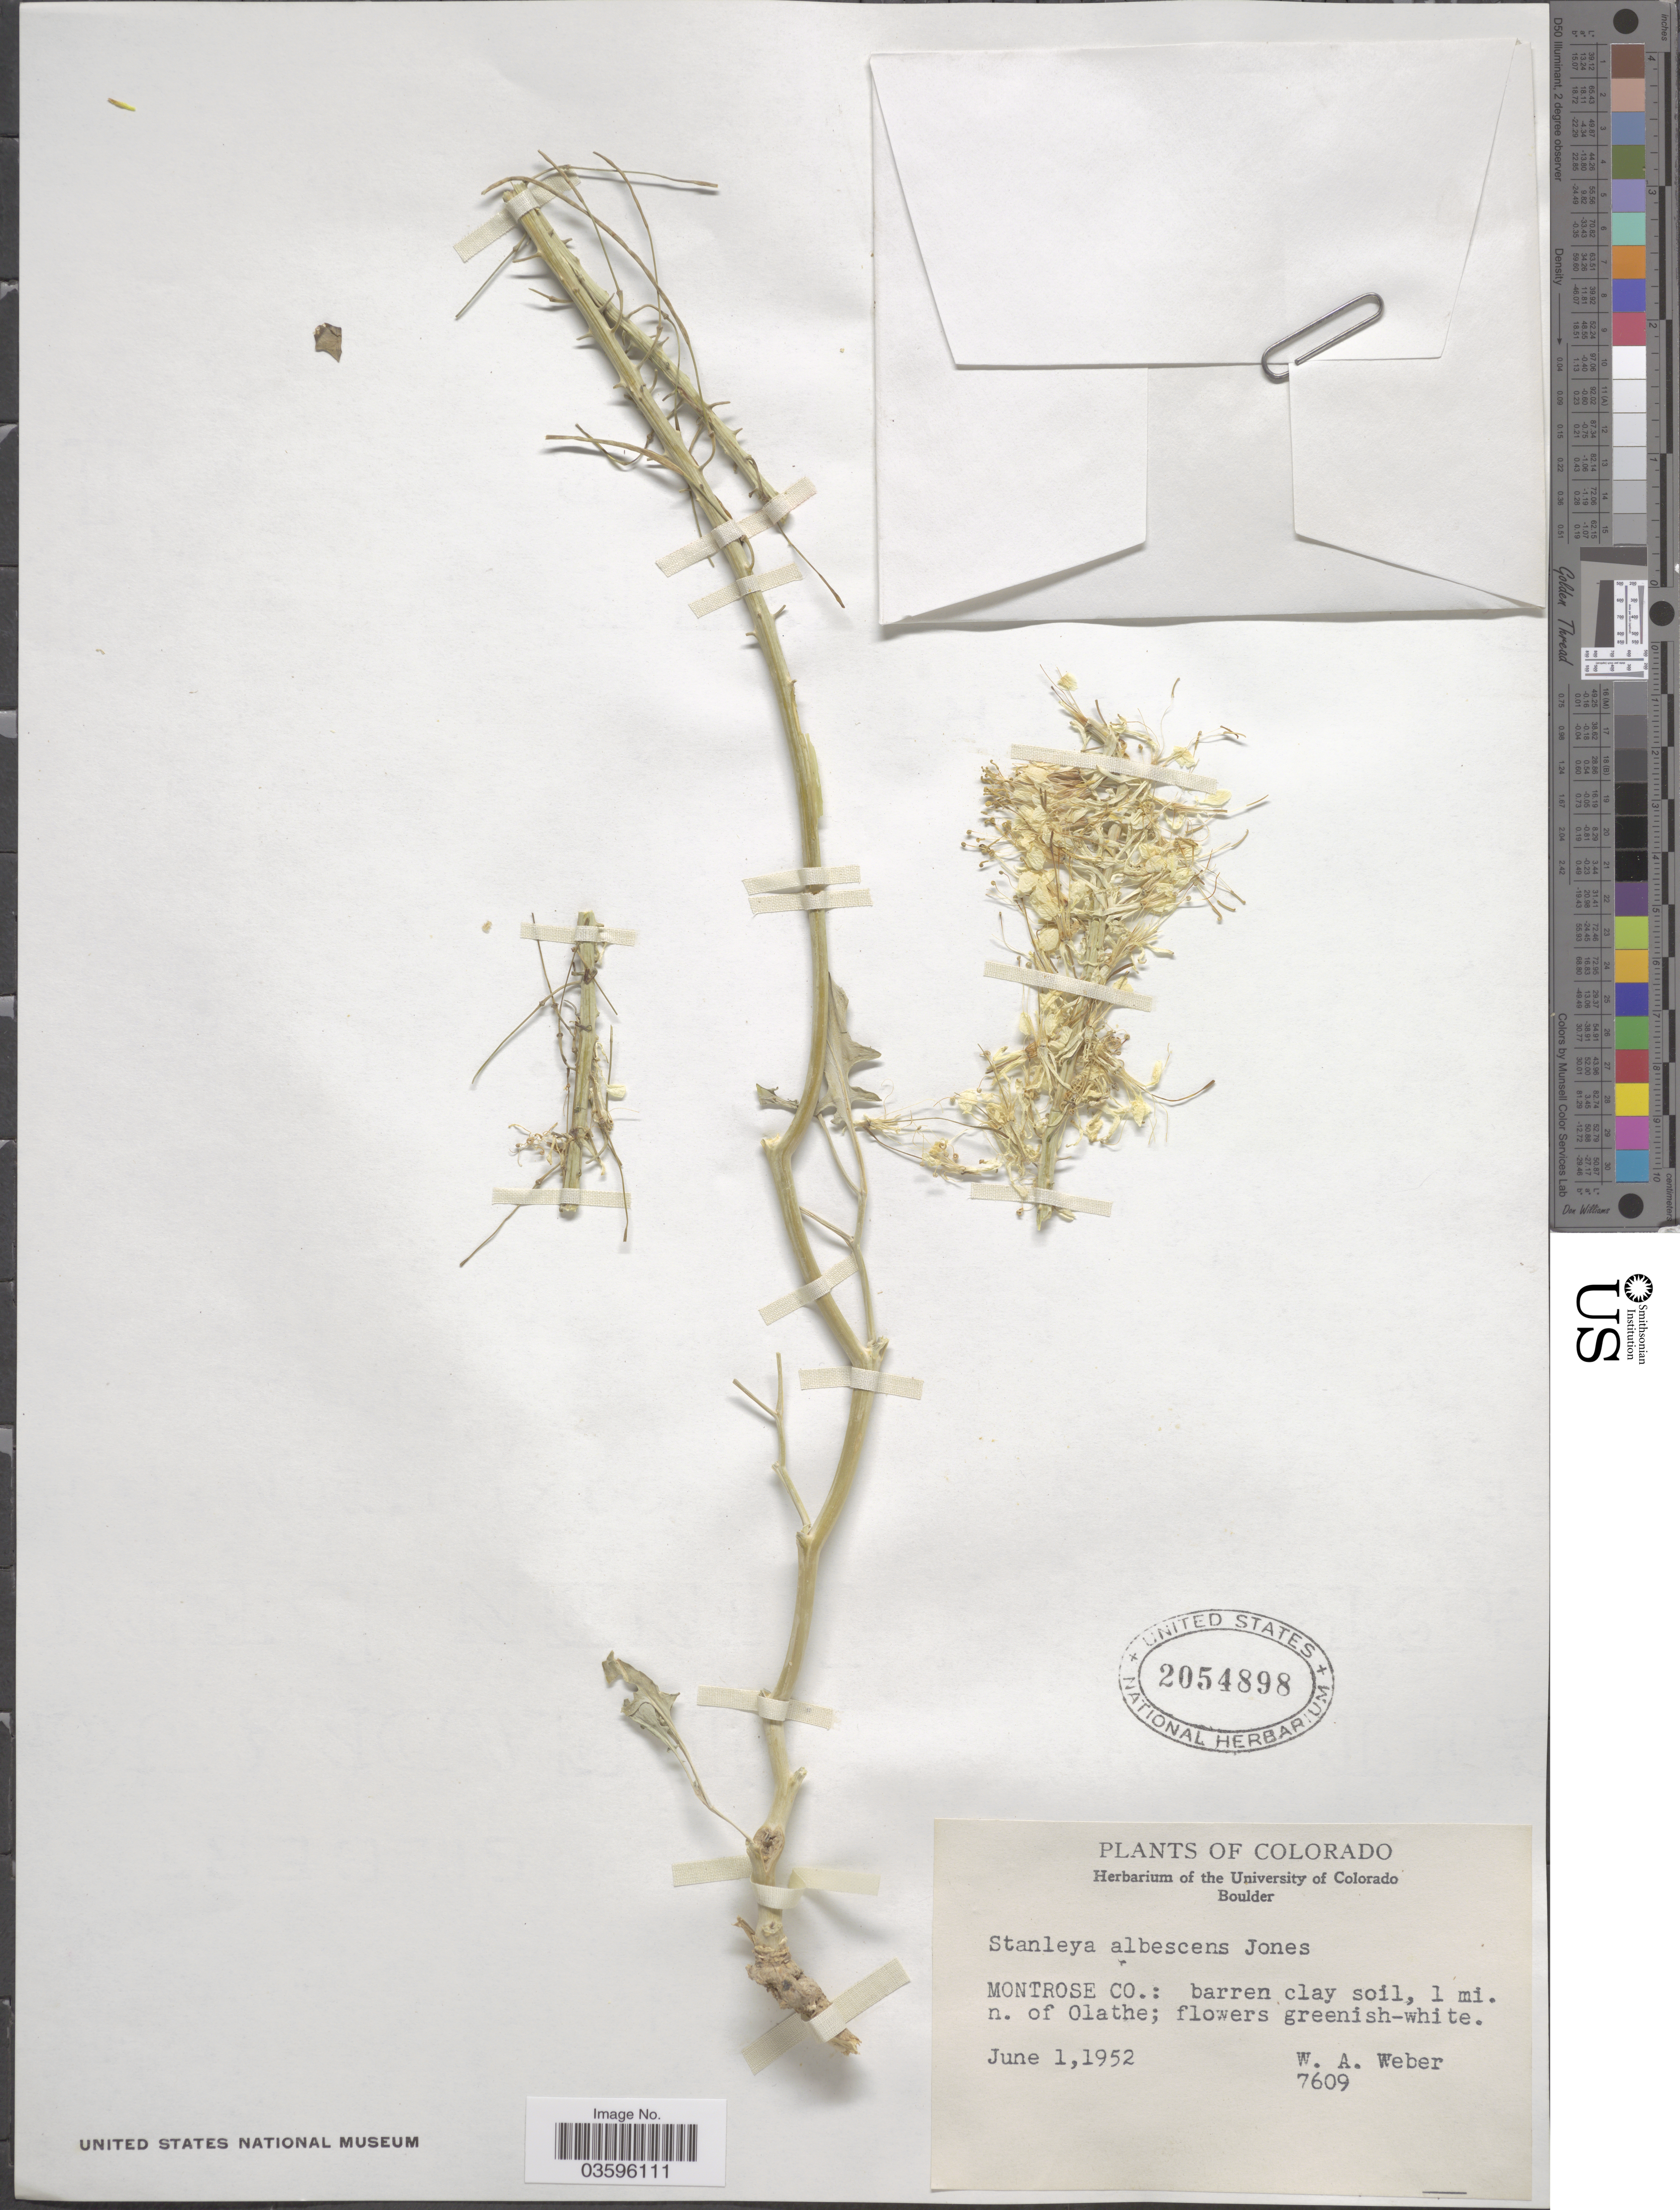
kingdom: Plantae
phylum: Tracheophyta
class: Magnoliopsida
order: Brassicales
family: Brassicaceae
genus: Stanleya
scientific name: Stanleya albescens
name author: M.E. Jones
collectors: W. A. Weber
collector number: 7609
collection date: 1952-06-01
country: United States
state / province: Colorado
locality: Montrose Co.: barren clay soil, 1 mi. n. of Olathe.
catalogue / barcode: US 2054898